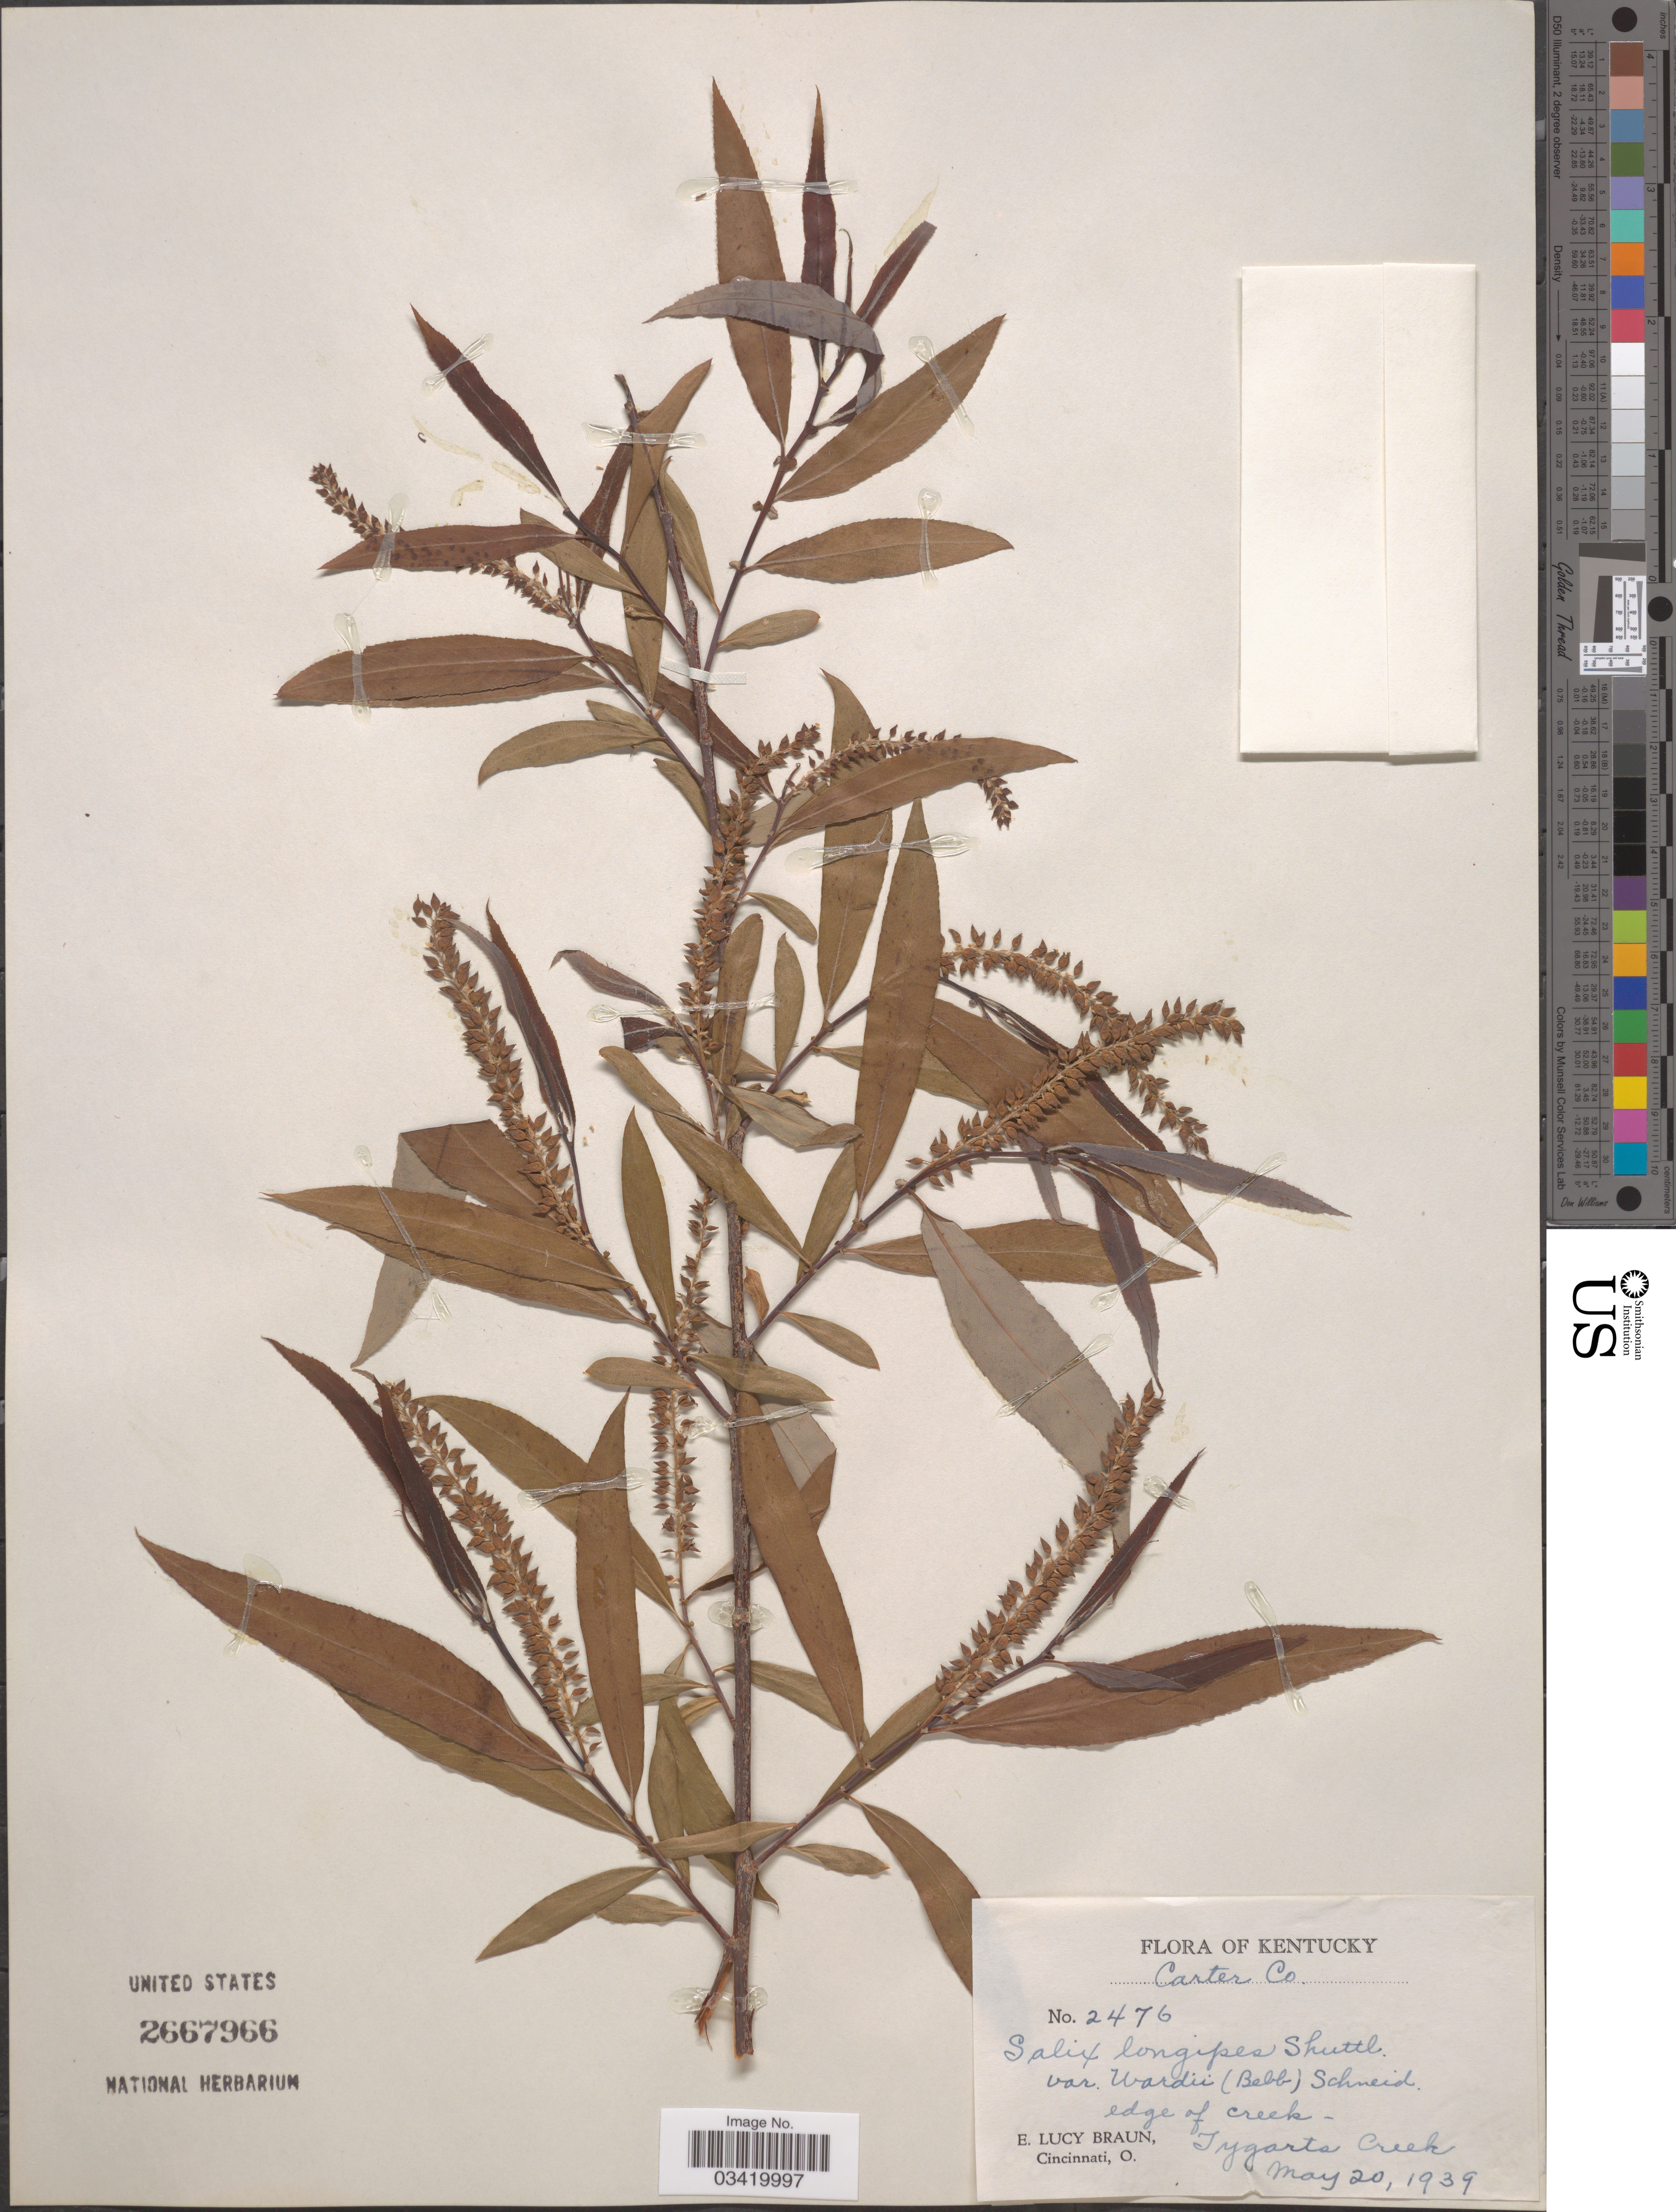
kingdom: Plantae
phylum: Tracheophyta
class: Magnoliopsida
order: Malpighiales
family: Salicaceae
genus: Salix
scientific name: Salix caroliniana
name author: Michx.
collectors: E. L. Braun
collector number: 2476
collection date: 1939-05-20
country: United States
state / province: Kentucky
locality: Carter Co. Edge of creek - Tygarts Creek.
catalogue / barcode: US 2667966